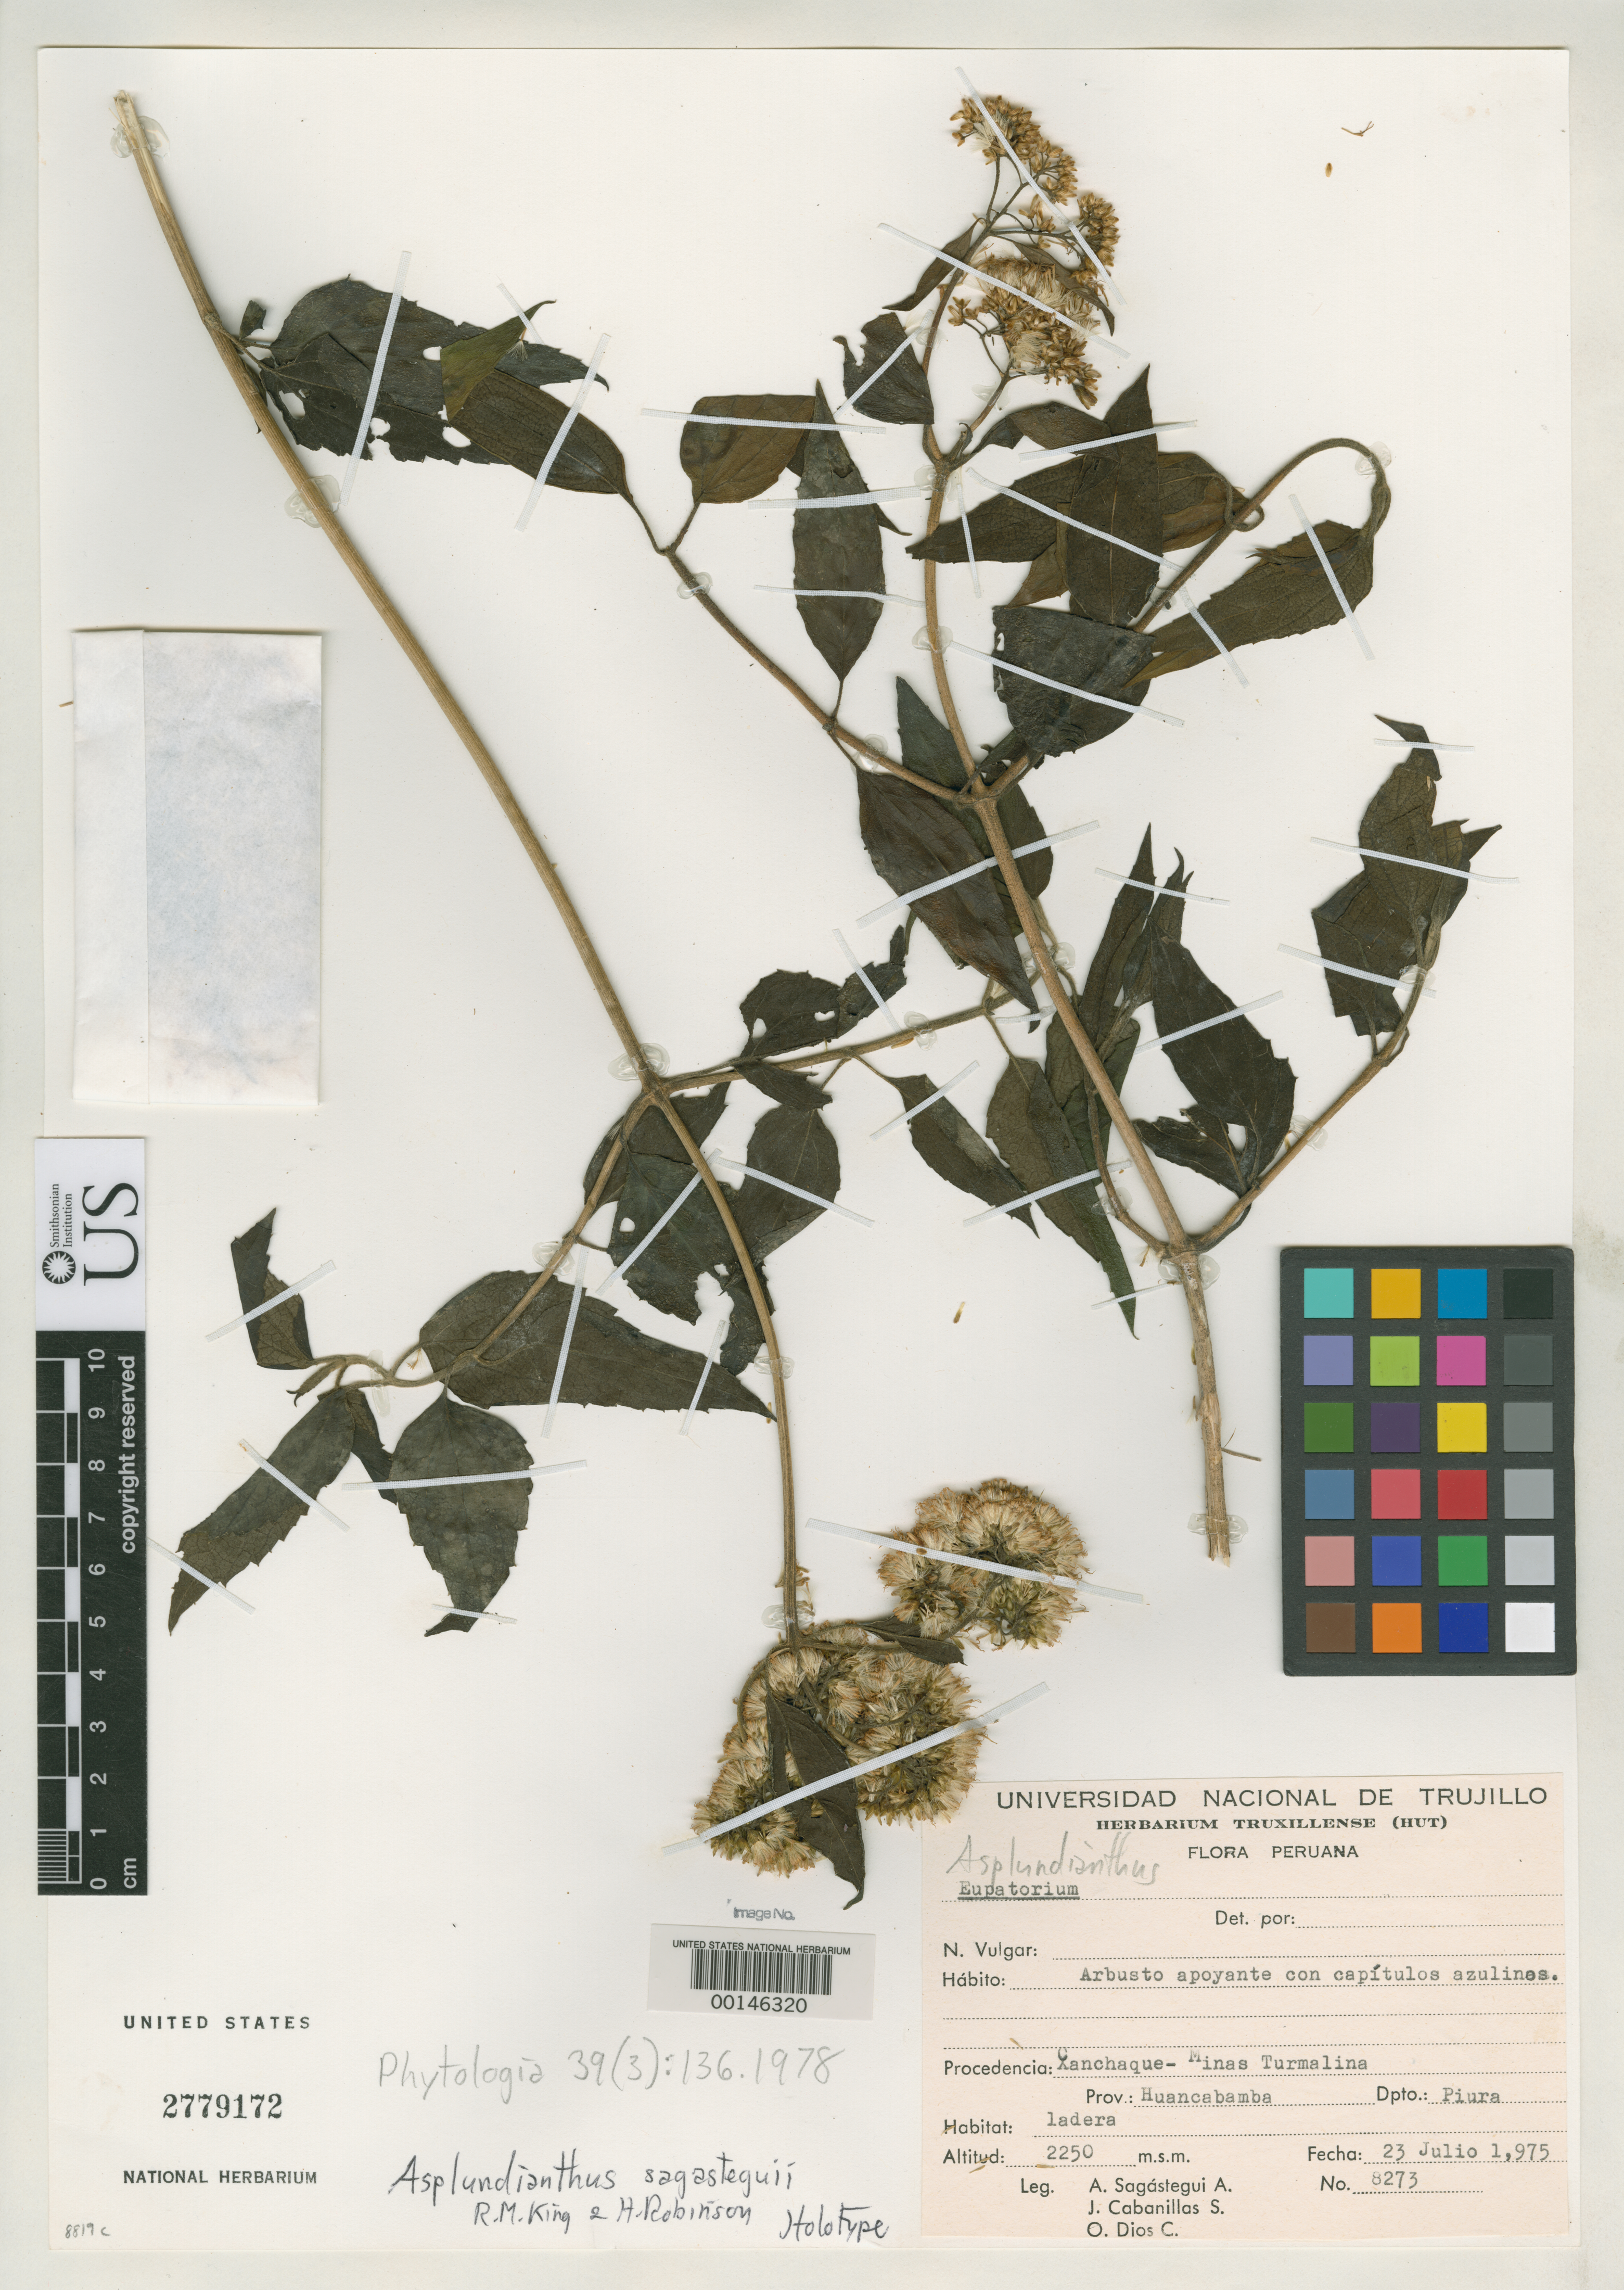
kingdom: Plantae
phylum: Tracheophyta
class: Magnoliopsida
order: Asterales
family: Asteraceae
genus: Asplundianthus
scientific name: Asplundianthus sagasteguii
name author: R.M. King & H. Rob.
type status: Holotype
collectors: A. Sagástegui A.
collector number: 8273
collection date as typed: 23 Jul 1975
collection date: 1975-07-23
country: Peru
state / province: Piura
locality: Canchaque-Minas Turmalina.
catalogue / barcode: US 2779172